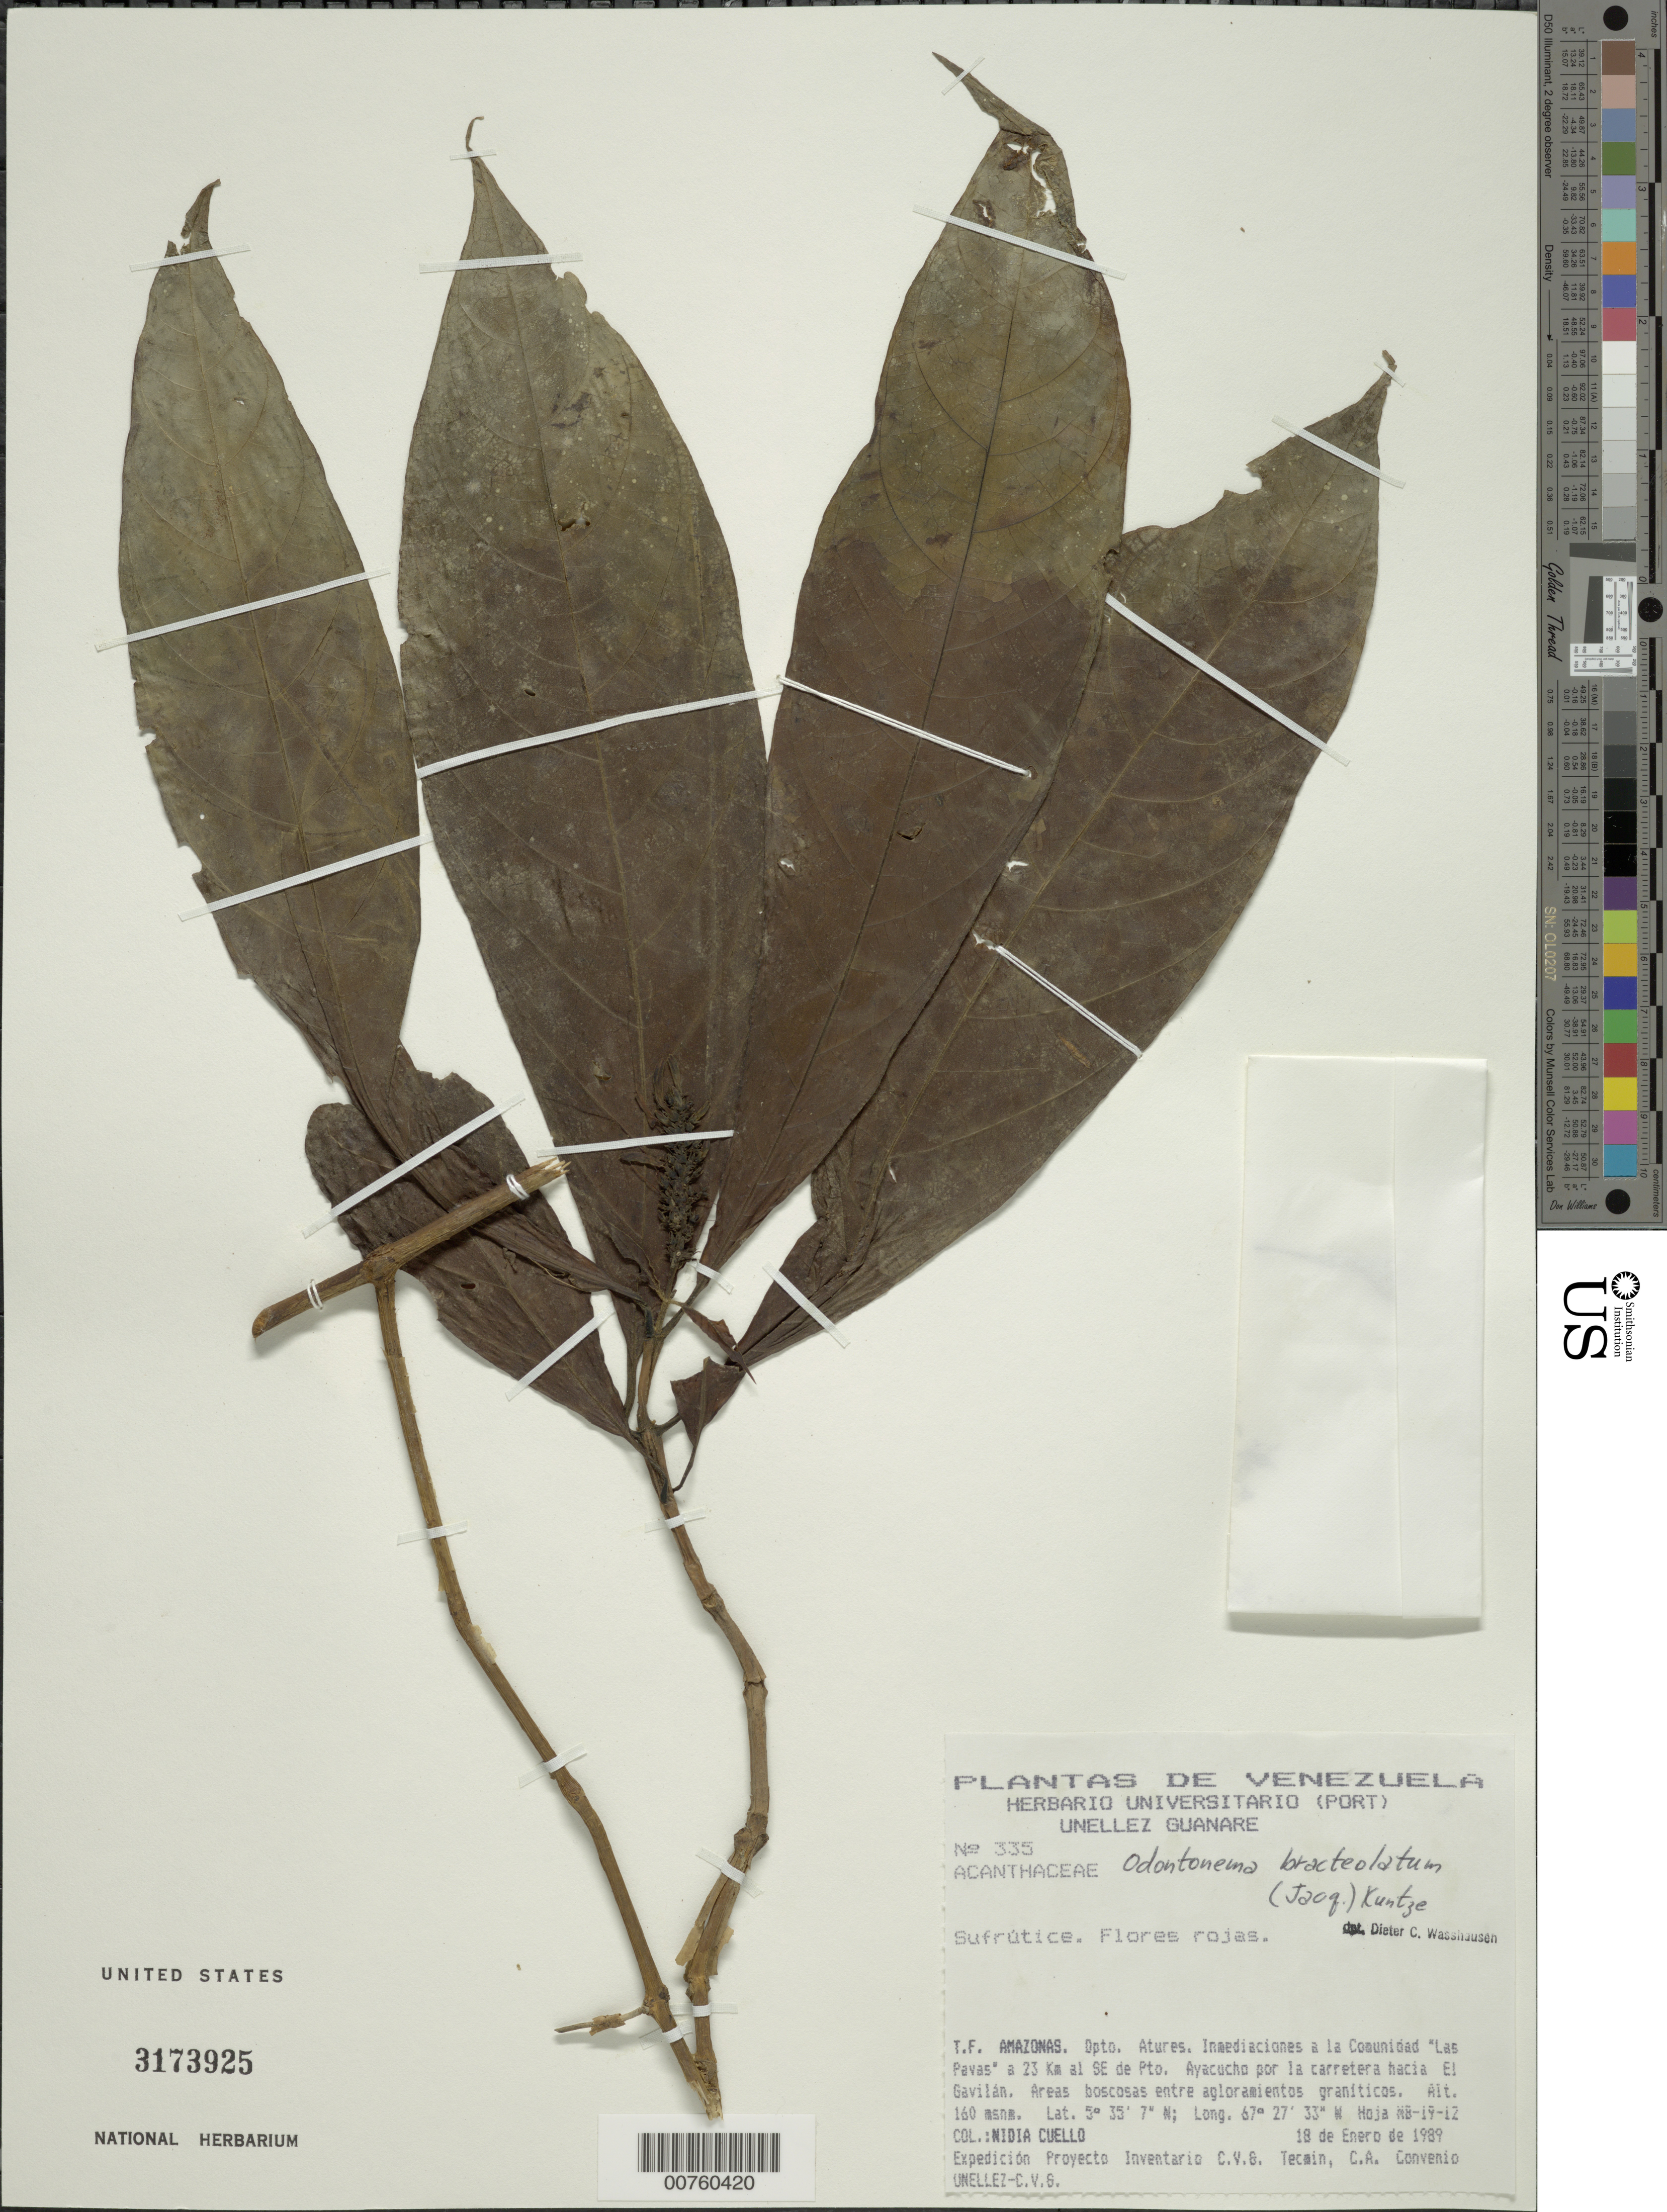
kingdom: Plantae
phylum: Tracheophyta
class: Magnoliopsida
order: Lamiales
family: Acanthaceae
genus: Odontonema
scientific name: Odontonema bracteolatum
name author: (Jacq.) Kuntze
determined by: Wasshausen, Dieter C., (BOT), Smithsonian Institution - National Museum of Natural History (UNITED STATES)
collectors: N. L. Cuello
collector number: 335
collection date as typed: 18-Jan-89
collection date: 1989-01-18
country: Venezuela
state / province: Amazonas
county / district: Atures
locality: Comunidad "Las Pavas", 23 km SE Pto. Ayacucho por la carretera hacia El Gavilán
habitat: Areas boscosas entre agloramientos graníticos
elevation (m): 160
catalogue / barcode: US 3173925